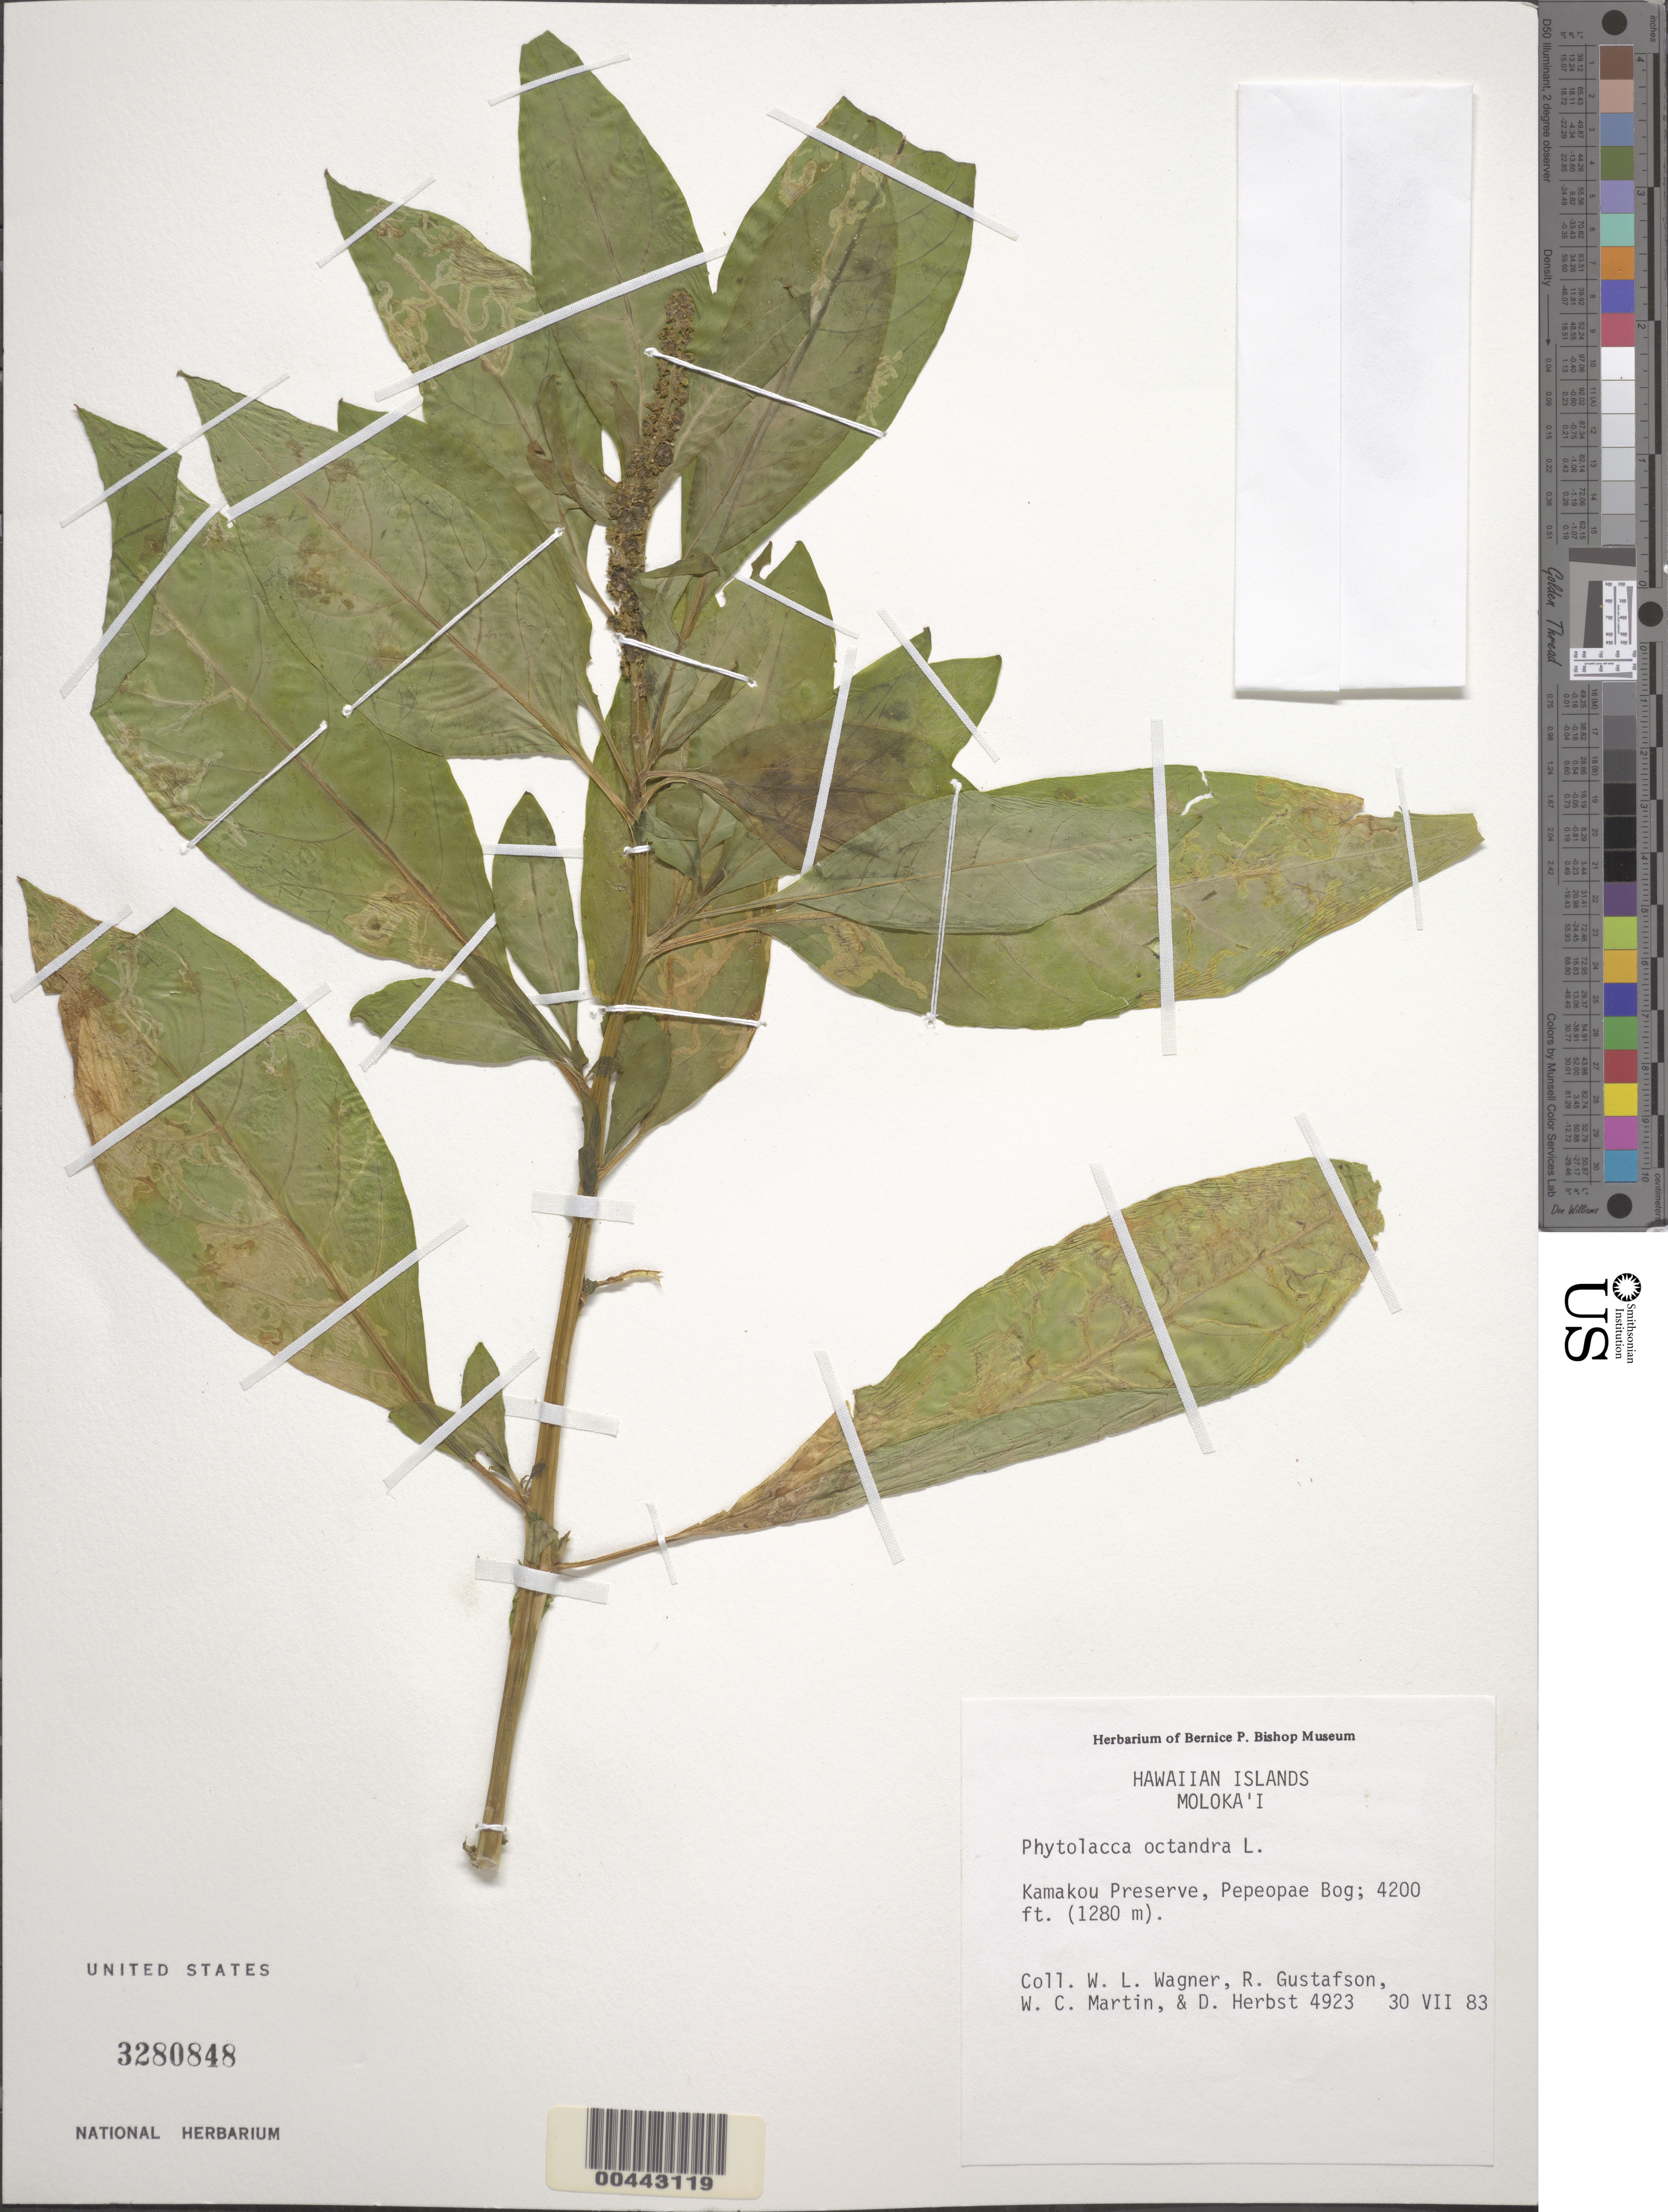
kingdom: Plantae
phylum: Tracheophyta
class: Magnoliopsida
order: Caryophyllales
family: Phytolaccaceae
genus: Phytolacca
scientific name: Phytolacca octandra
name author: L.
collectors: W. L. Wagner, R. Gustafson, W. C. Martin & D. R. Herbst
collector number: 4923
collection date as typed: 30 Jul 1983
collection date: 1983-07-30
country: United States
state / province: Hawaii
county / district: Maui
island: Moloka'i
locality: Kamakou Preserve, Pepeopae Bog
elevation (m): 1280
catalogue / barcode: US 3280848